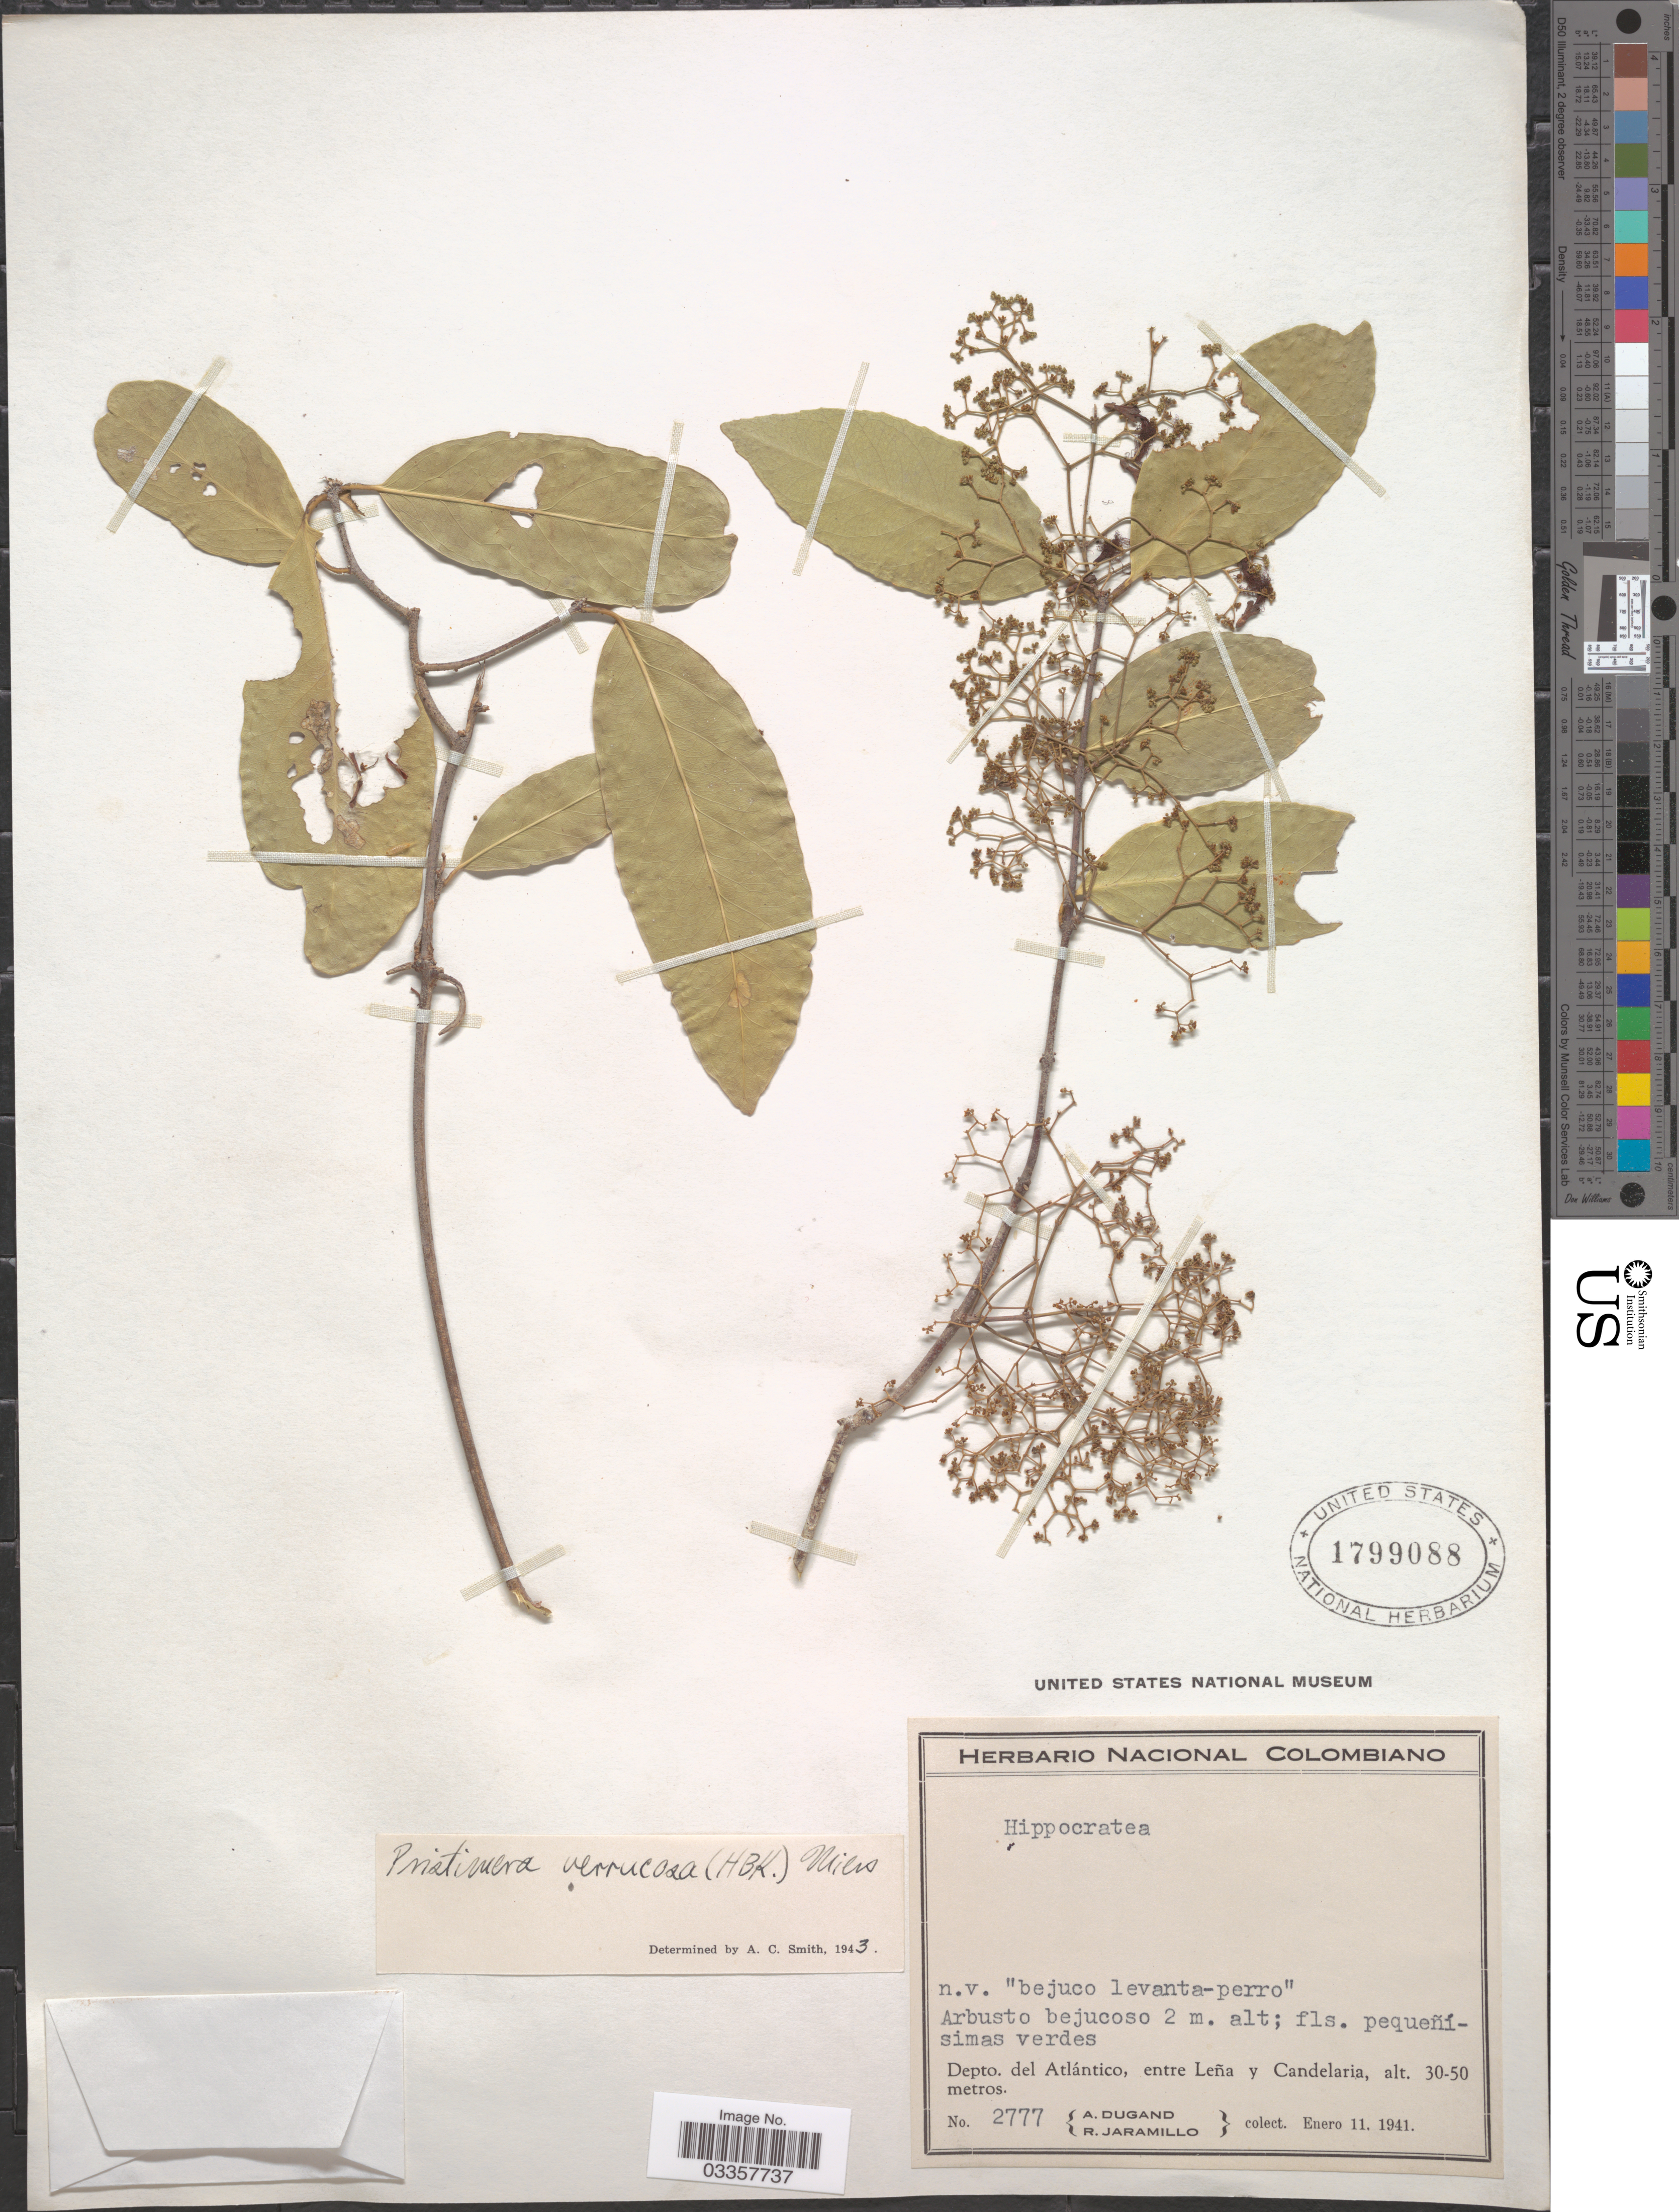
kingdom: Plantae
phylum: Tracheophyta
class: Magnoliopsida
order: Celastrales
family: Celastraceae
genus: Pristimera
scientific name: Pristimera verrucosa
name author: (Kunth) Miers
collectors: A. Dugand & R. Jaramillo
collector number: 2777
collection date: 1941-01-11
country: Colombia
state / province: Atlántico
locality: Depto. del Atlántico, entre Leña y Candelaria.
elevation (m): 30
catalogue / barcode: US 1799088